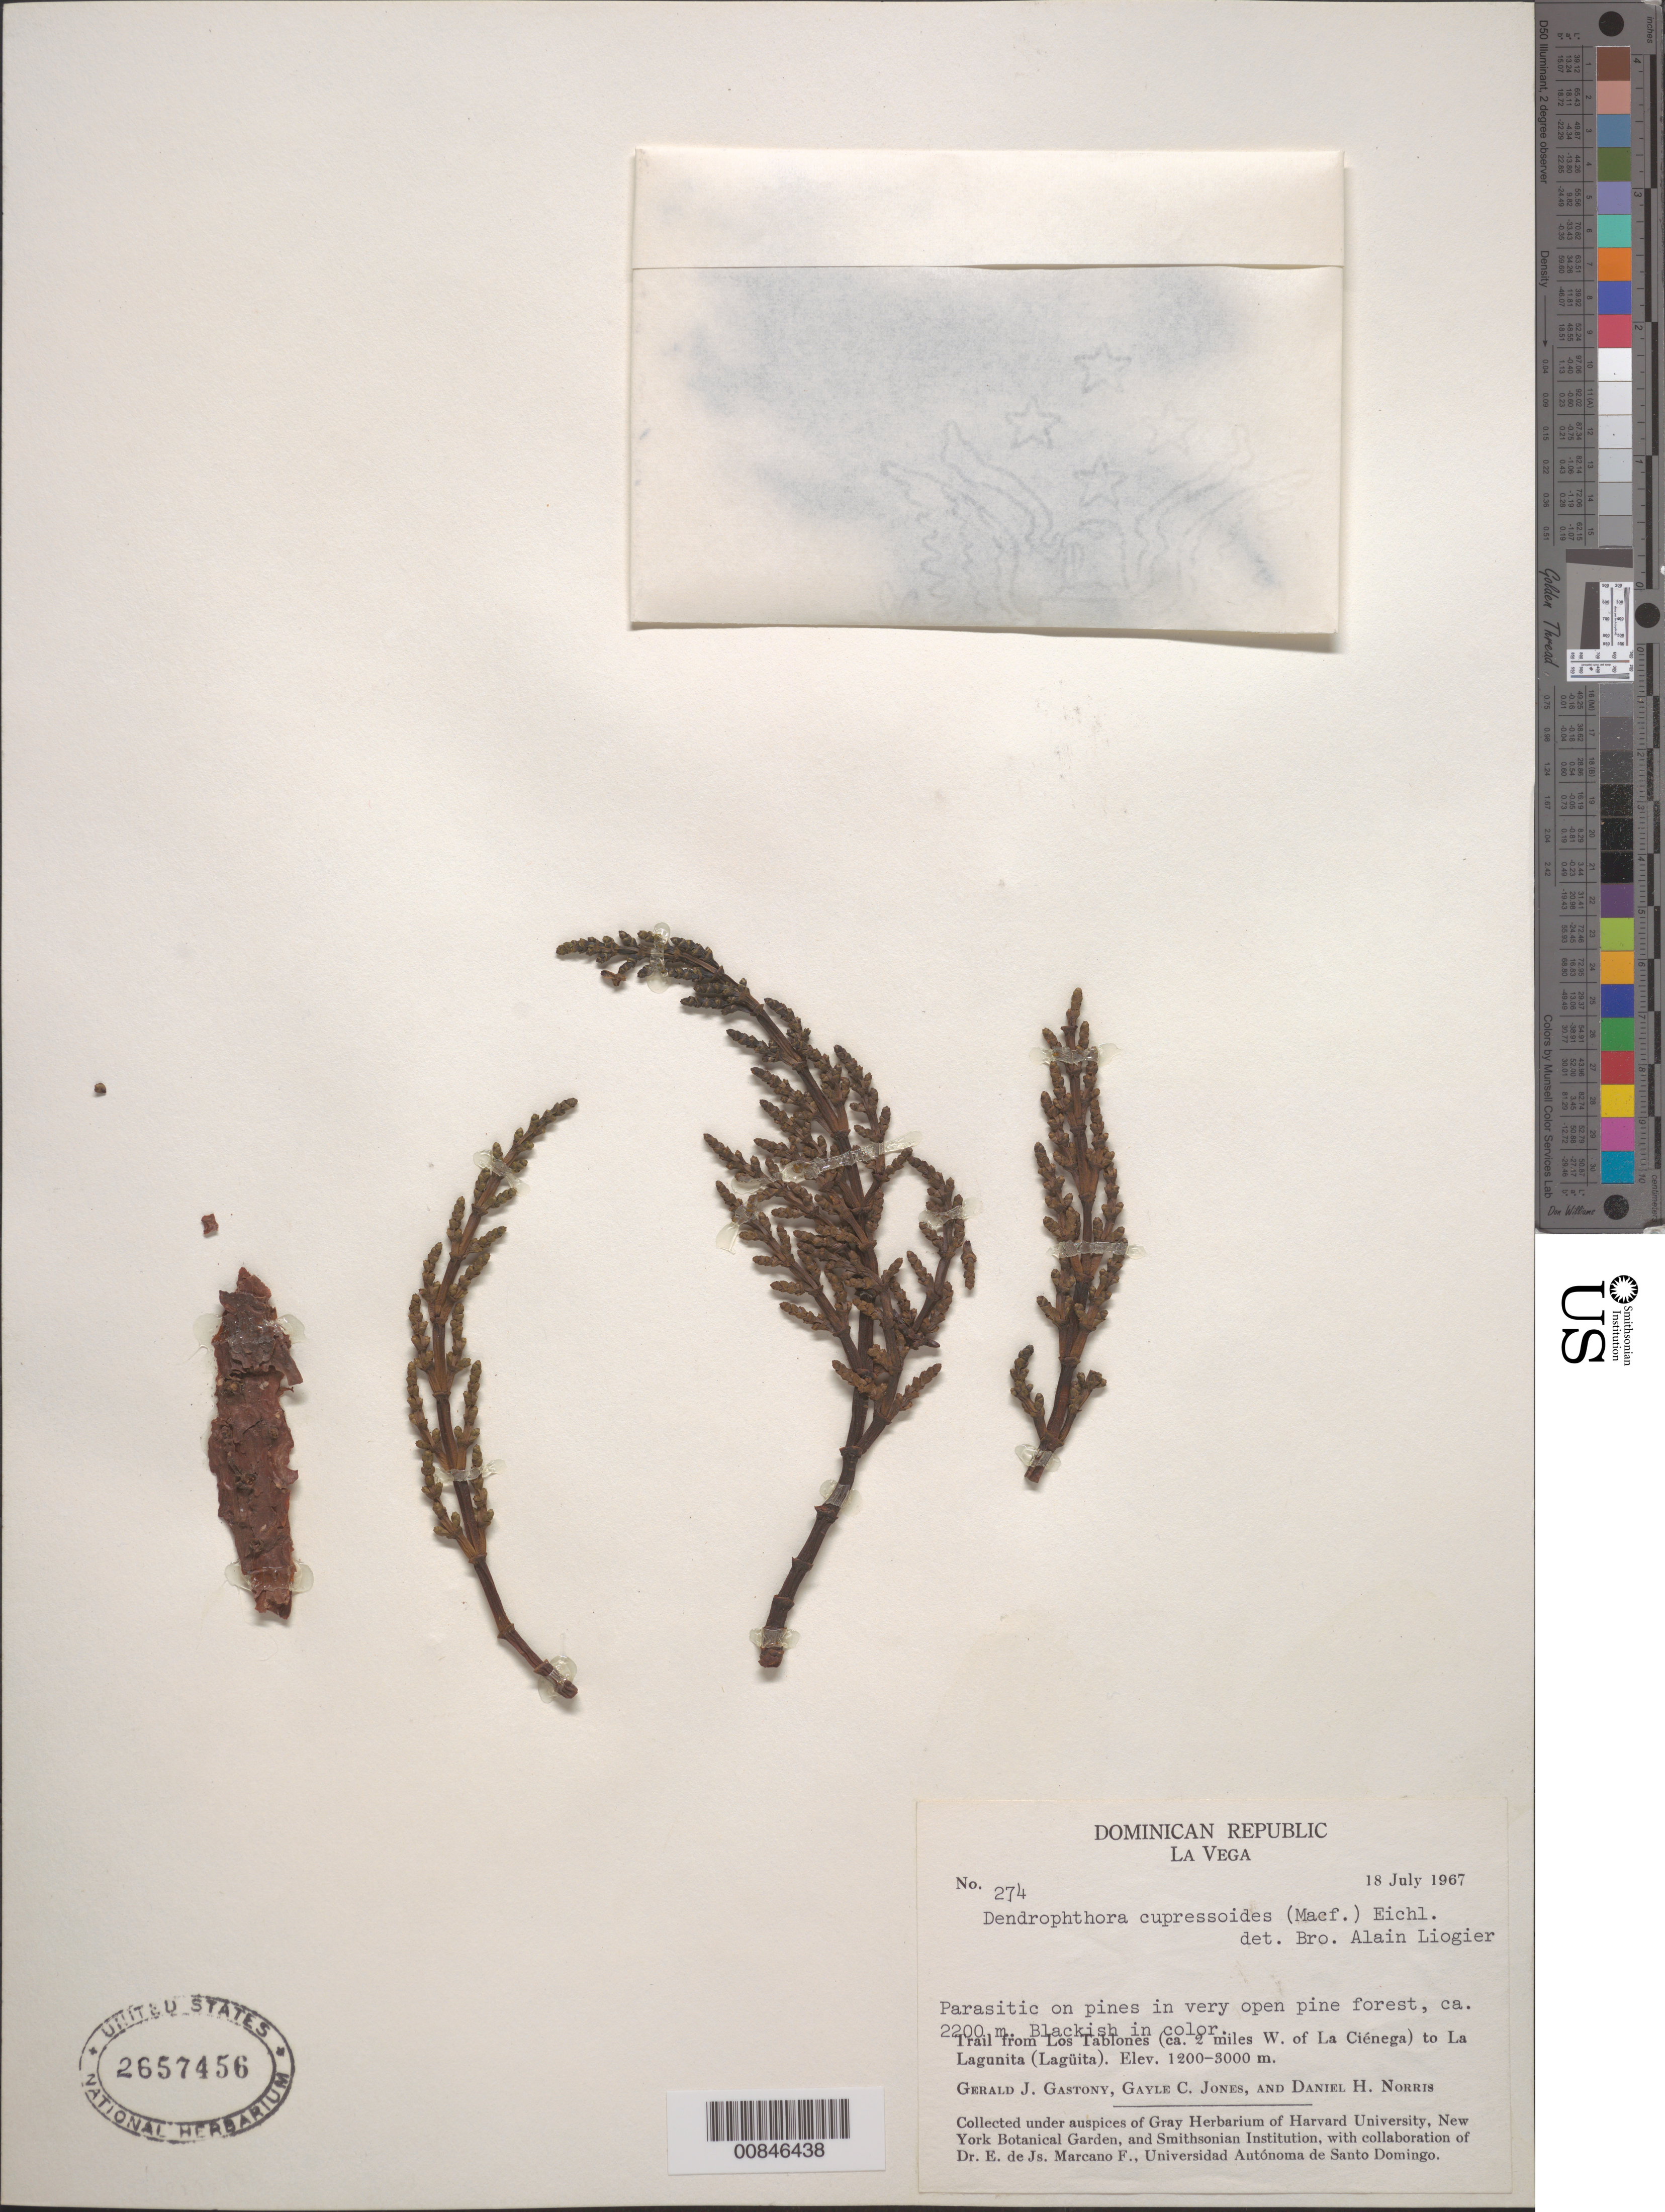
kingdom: Plantae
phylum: Tracheophyta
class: Magnoliopsida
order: Santalales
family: Viscaceae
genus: Arceuthobium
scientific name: Arceuthobium bicarinatum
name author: Urb.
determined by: Caraballo-Ortiz, Marcos A., (MISS), University of Mississippi (UNITED STATES)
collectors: G. Gastony, G. C. Jones & D. H. Norris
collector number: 274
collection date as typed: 18 Jul 1967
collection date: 1967-07-18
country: Dominican Republic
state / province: La Vega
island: Hispaniola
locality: Trail from Los Tablones (ca. 2 miles W. of La Ciénaga) to La Lagunita (Lagüita).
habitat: On pines in very open pine forest.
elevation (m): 2200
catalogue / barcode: US 2657456